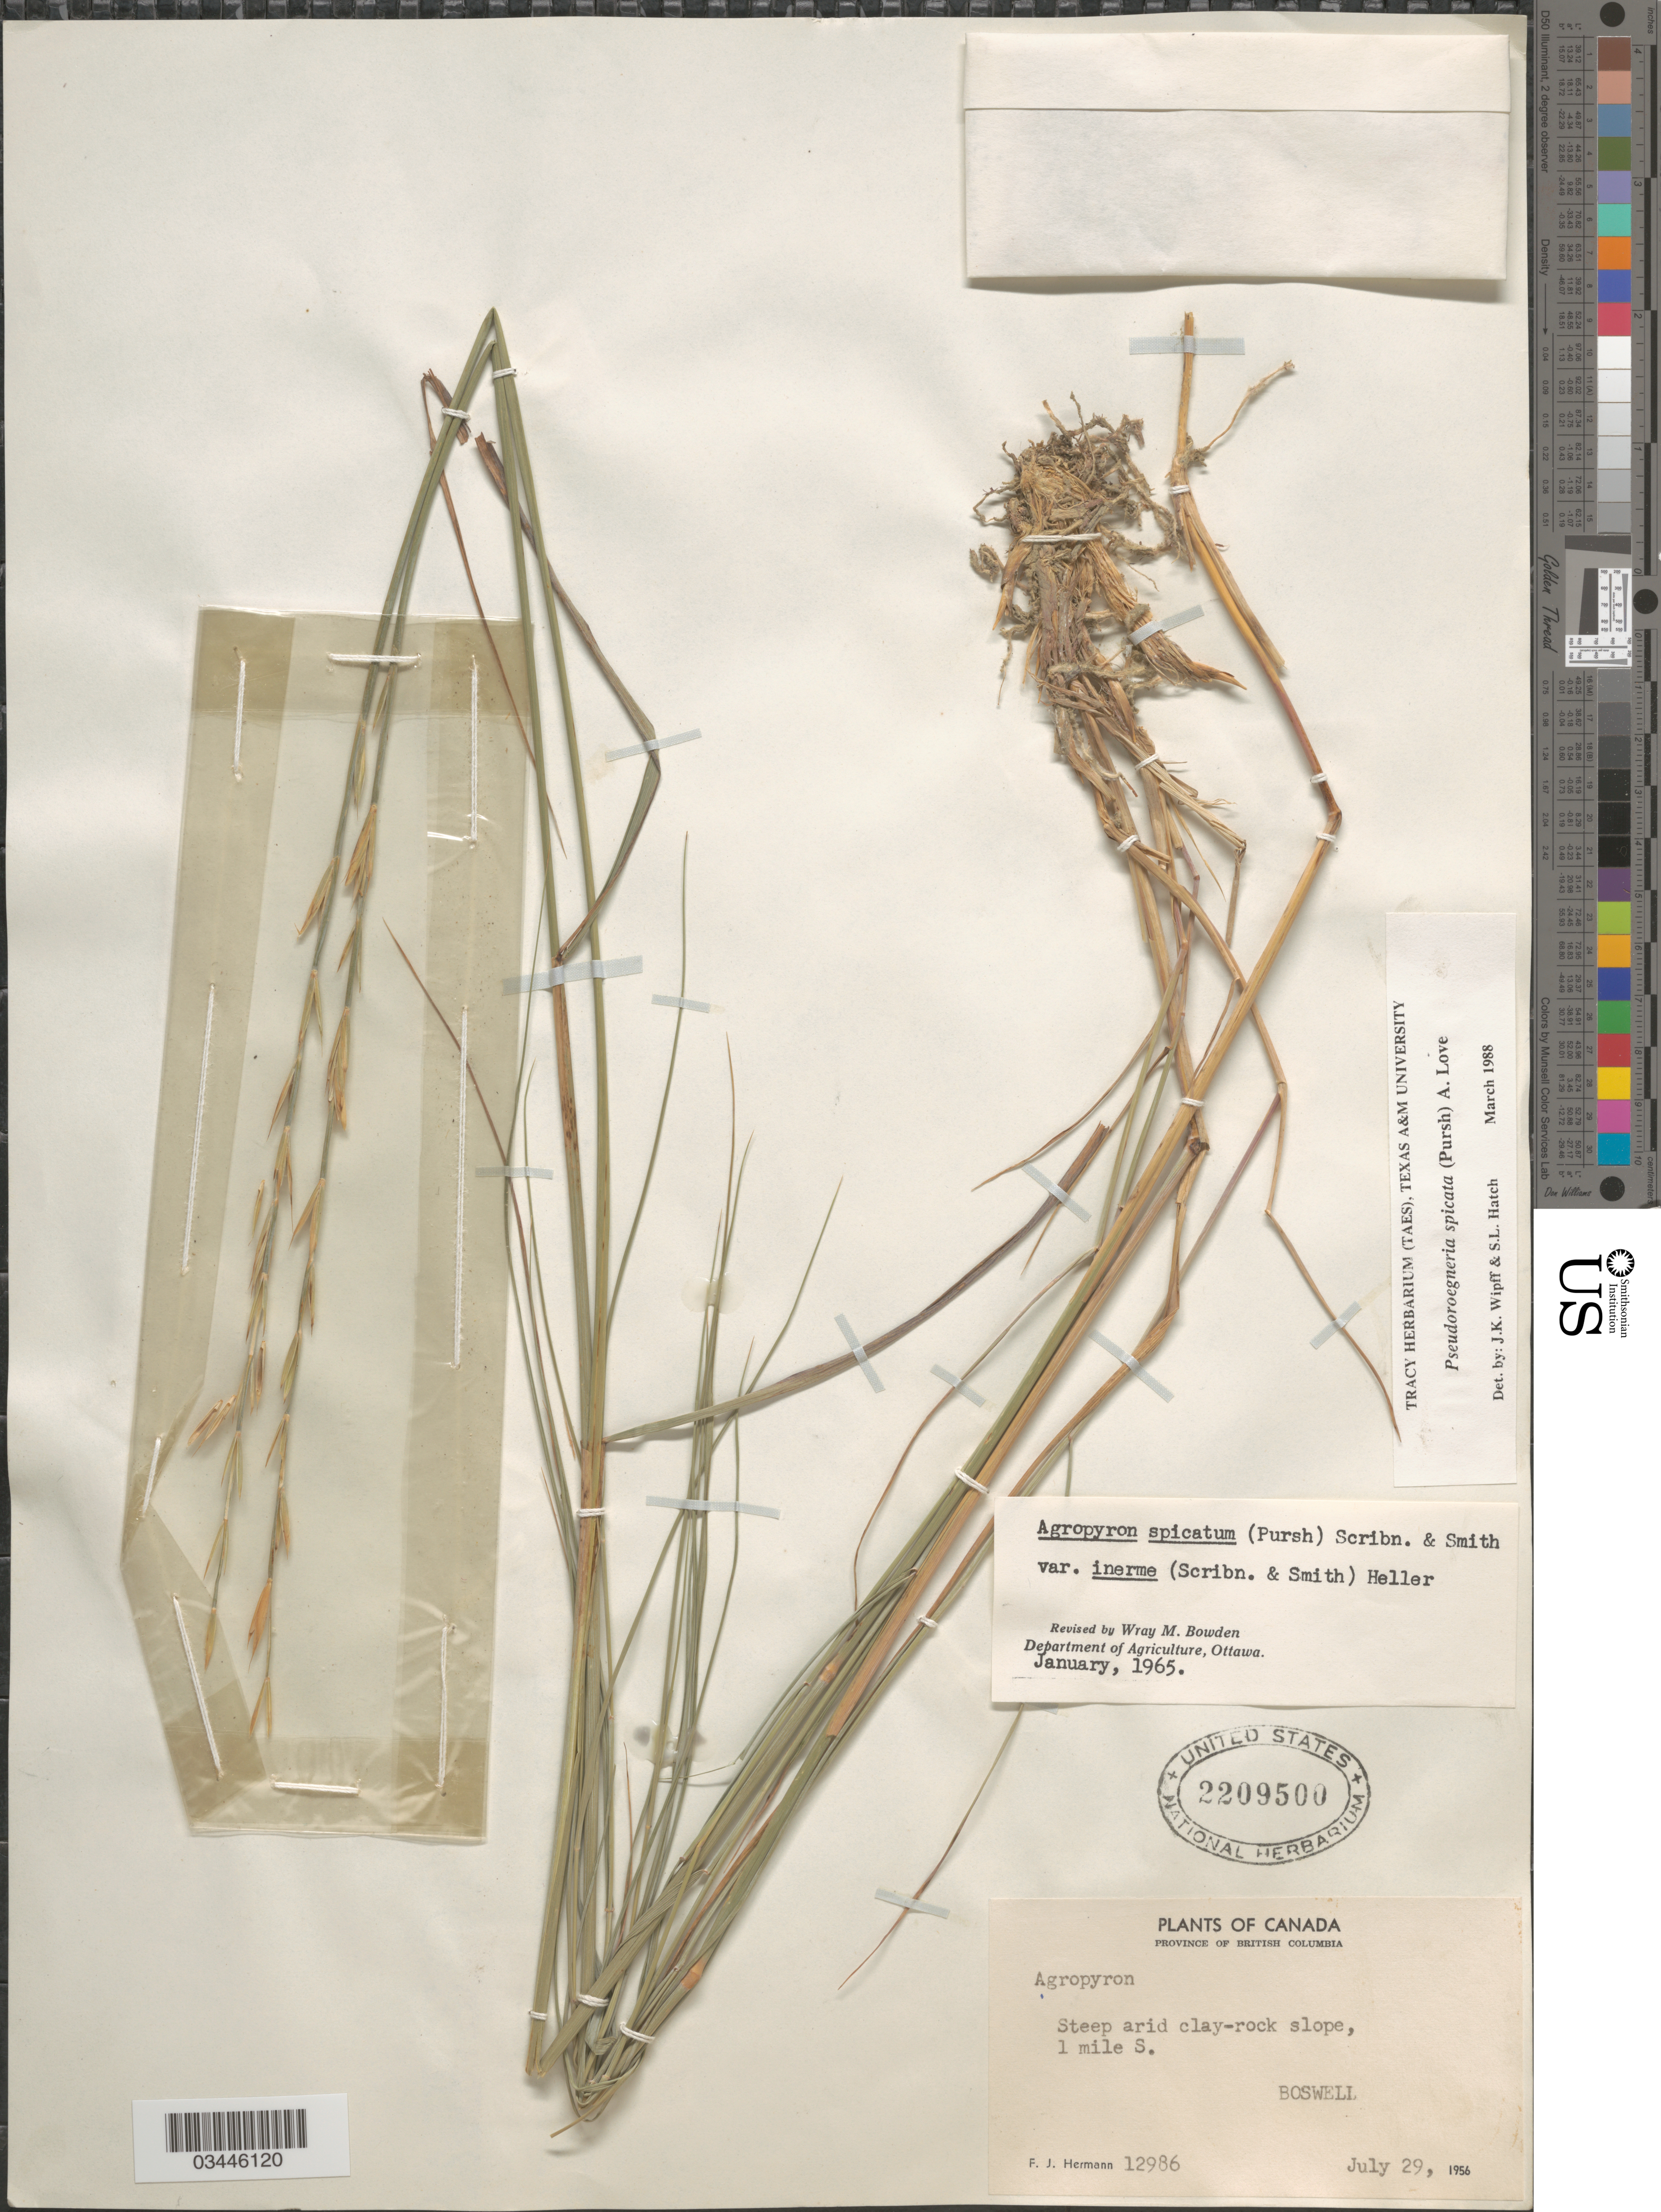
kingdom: Plantae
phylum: Tracheophyta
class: Liliopsida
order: Poales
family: Poaceae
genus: Pseudoroegneria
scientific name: Pseudoroegneria spicata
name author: (Pursh) Á. Löve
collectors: F. J. Hermann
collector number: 12986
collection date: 1956-07-29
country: Canada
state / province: British Columbia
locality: Steep arid clay-rock slope, 1 mile S. Boswell.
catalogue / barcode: US 2209500